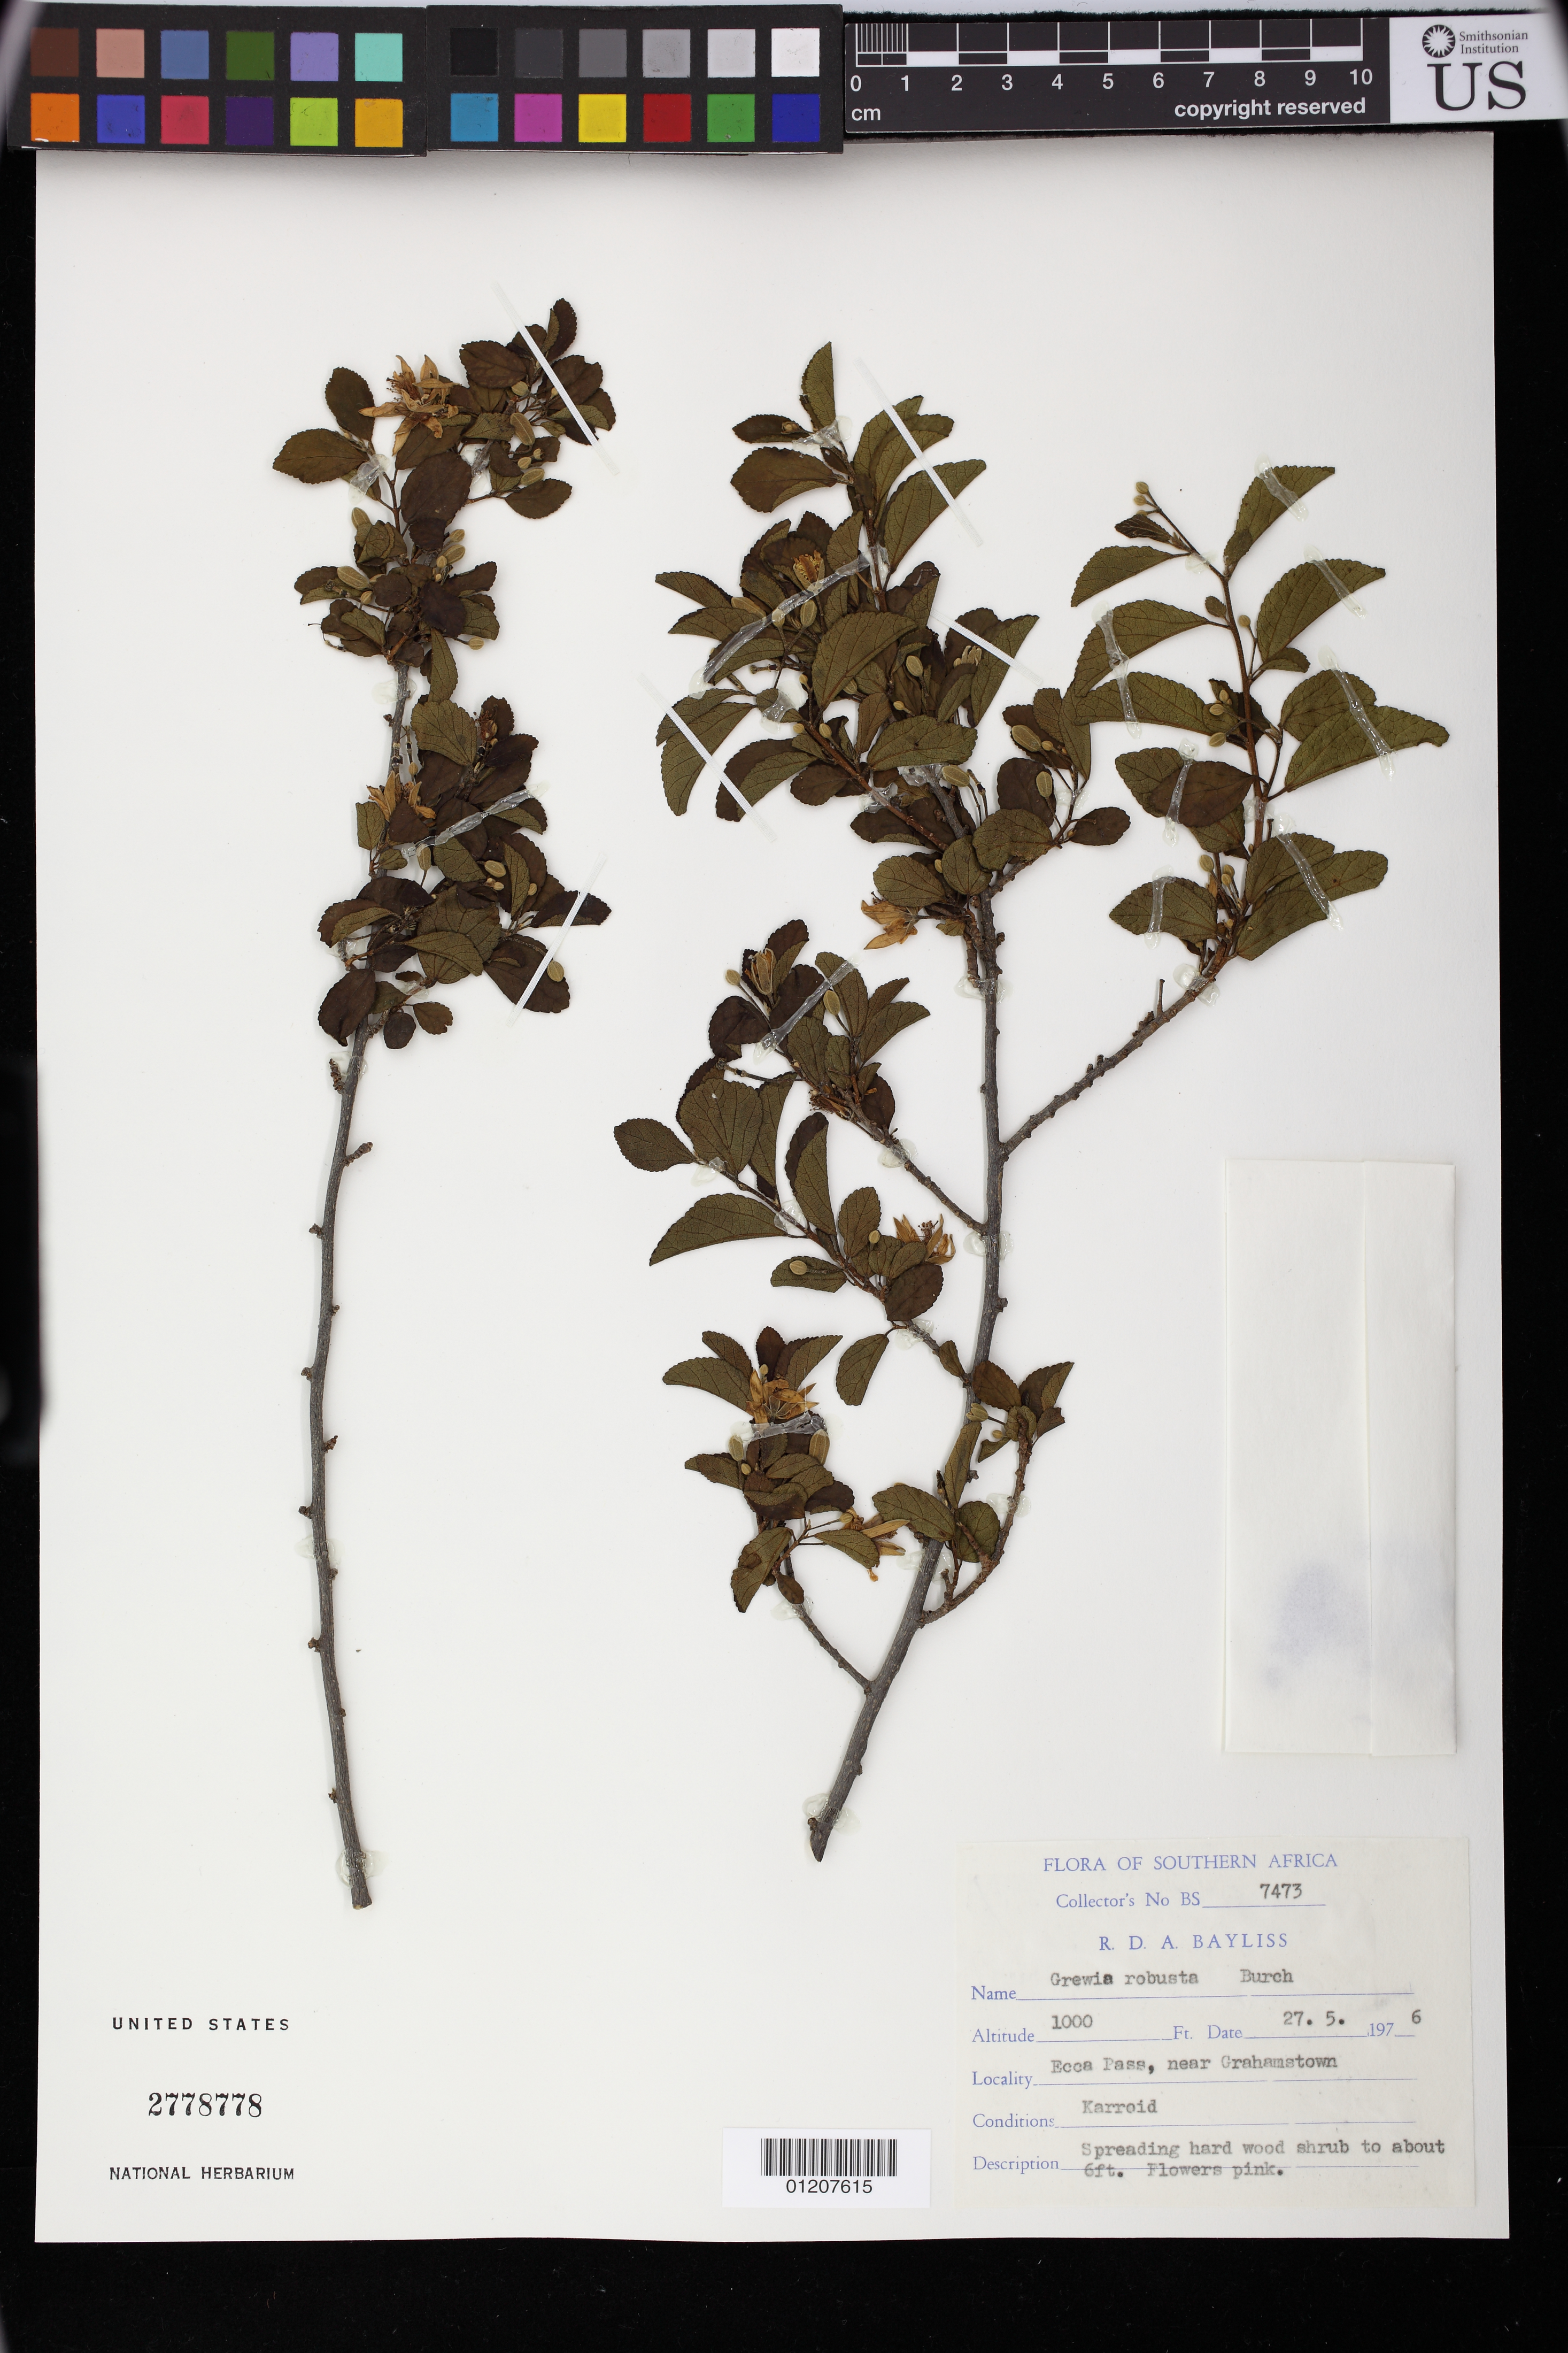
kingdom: Plantae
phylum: Tracheophyta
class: Magnoliopsida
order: Malvales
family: Malvaceae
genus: Grewia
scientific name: Grewia robusta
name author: Burch.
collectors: R. D. Bayliss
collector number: BS7473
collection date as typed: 27 May 1976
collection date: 1976-05-27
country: South Africa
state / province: Eastern Cape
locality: Ecca Pass, near Grahamstown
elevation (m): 305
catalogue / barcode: US 2778778